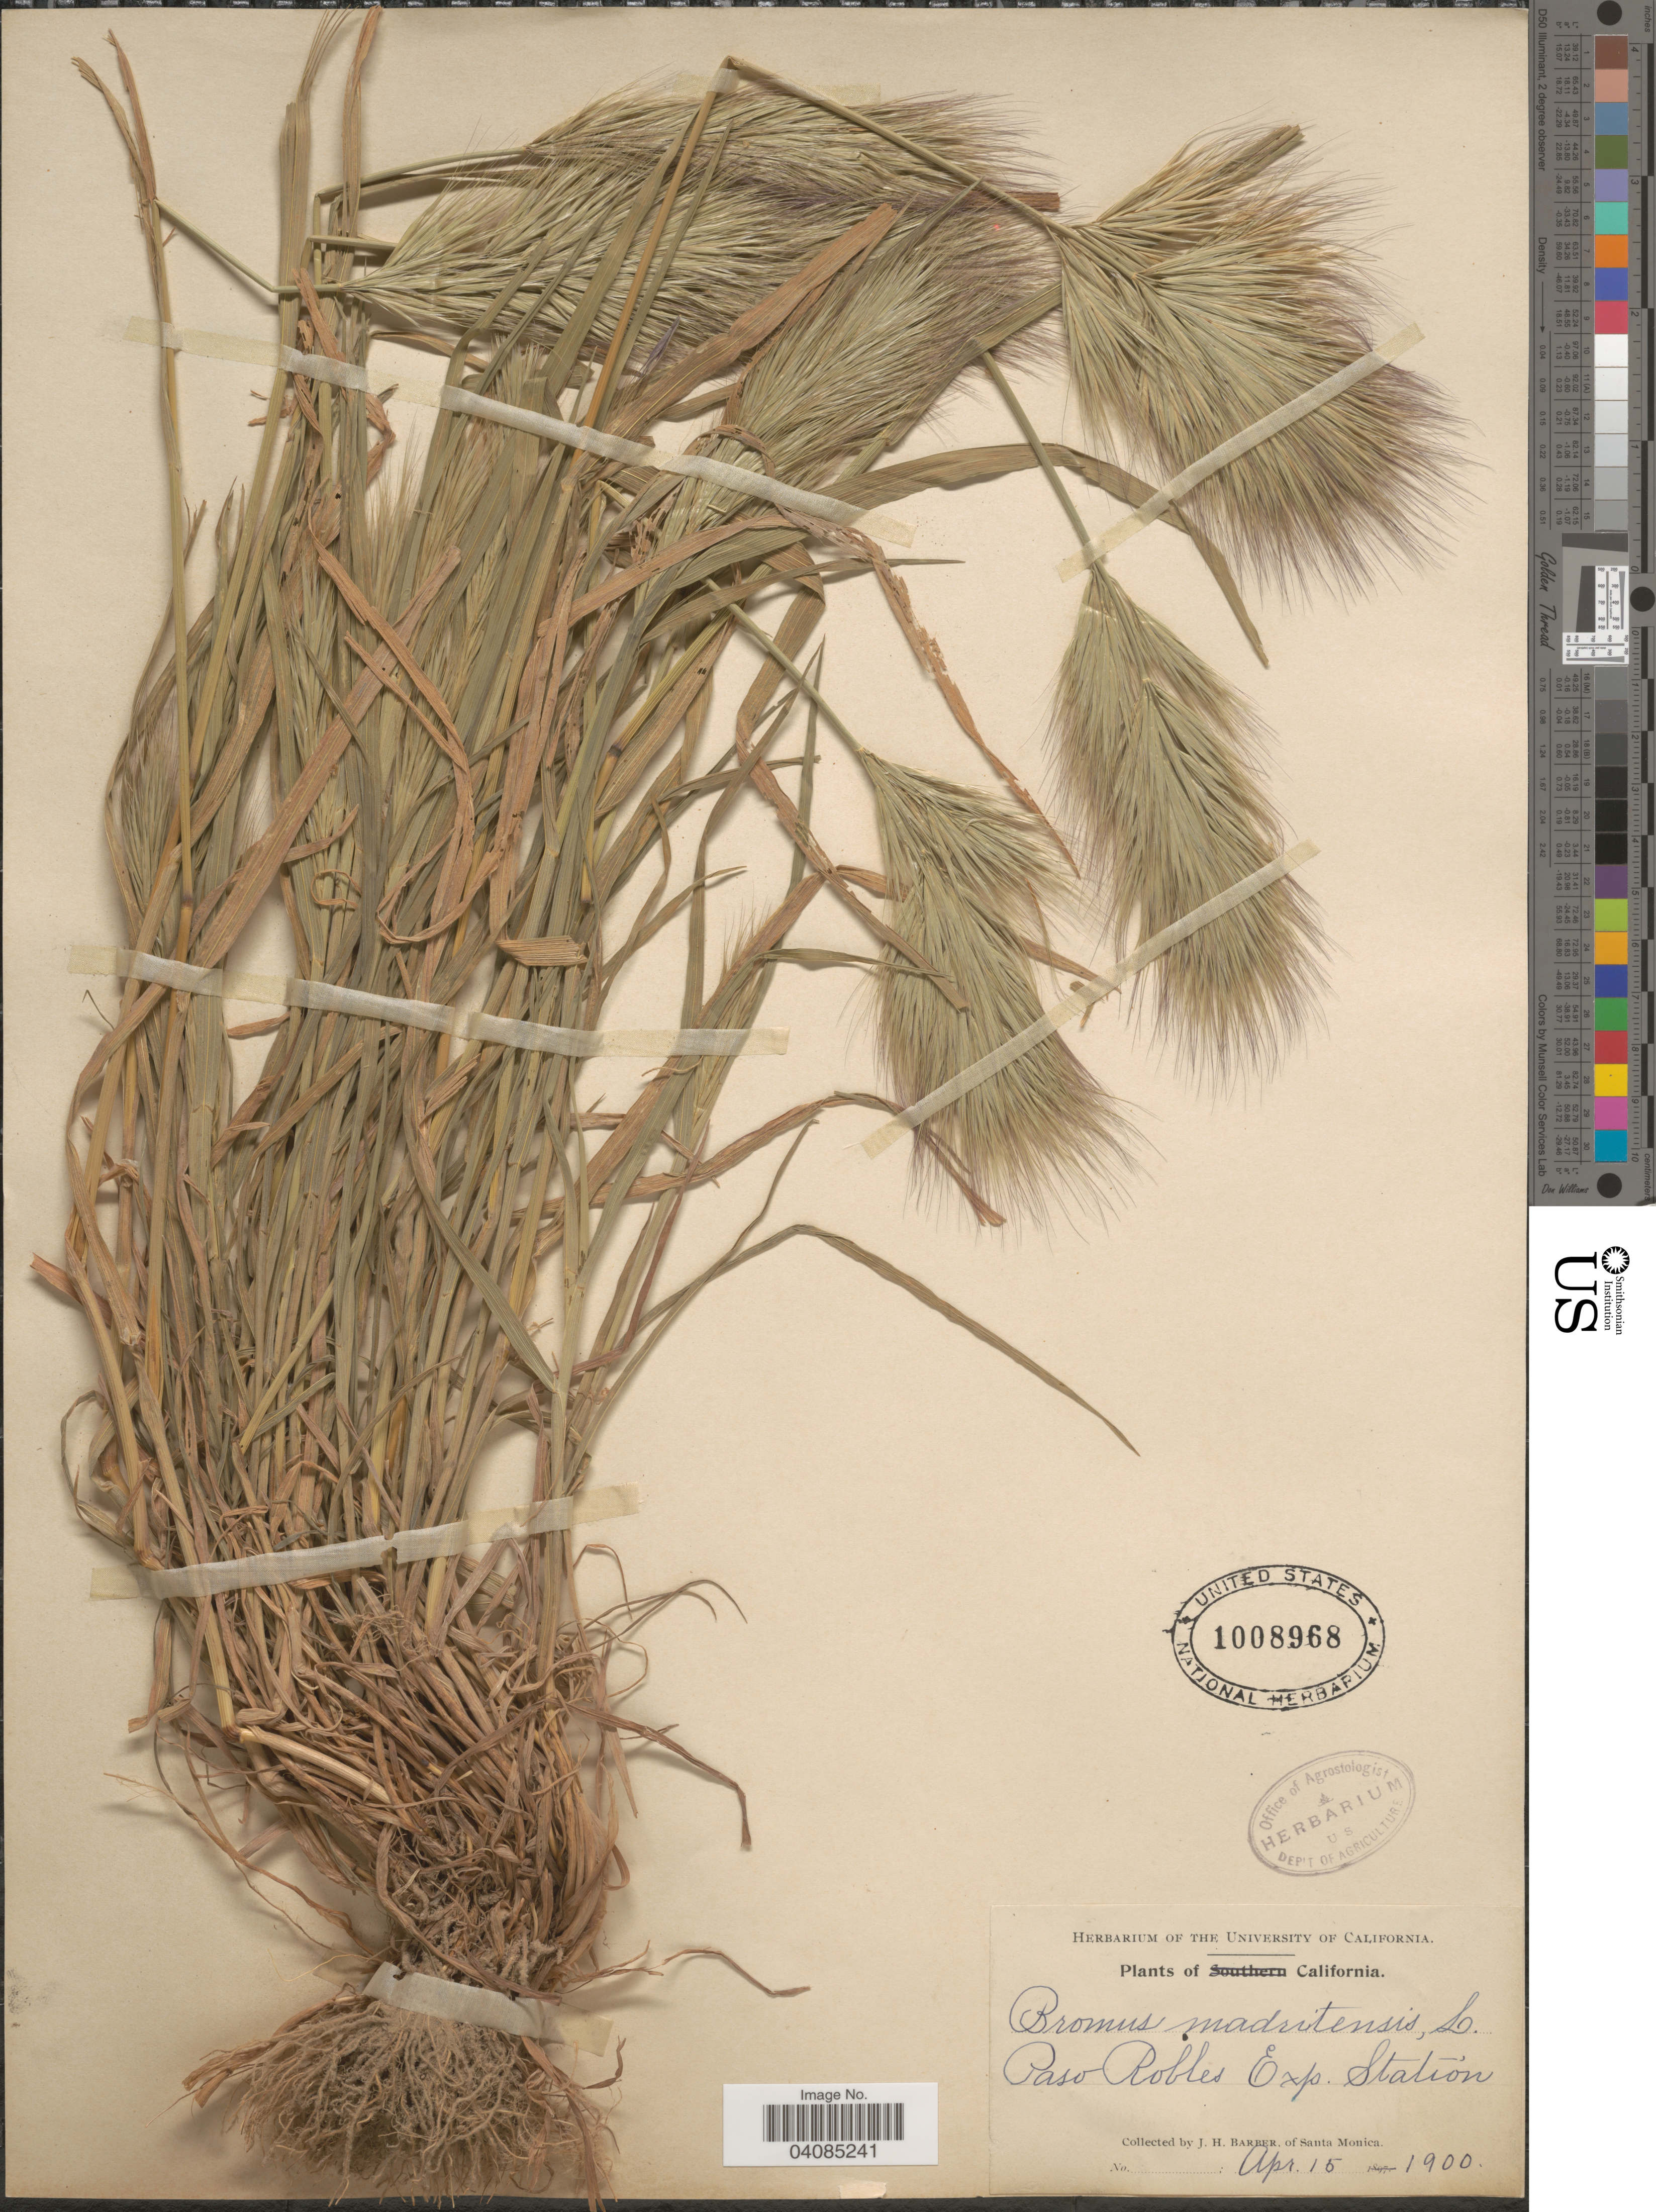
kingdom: Plantae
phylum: Tracheophyta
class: Liliopsida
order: Poales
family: Poaceae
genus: Bromus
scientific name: Bromus rubens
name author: L.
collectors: J. Barber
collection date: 1900-04-15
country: United States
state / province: California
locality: Paso Robles Exp. Station.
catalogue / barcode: US 1008968